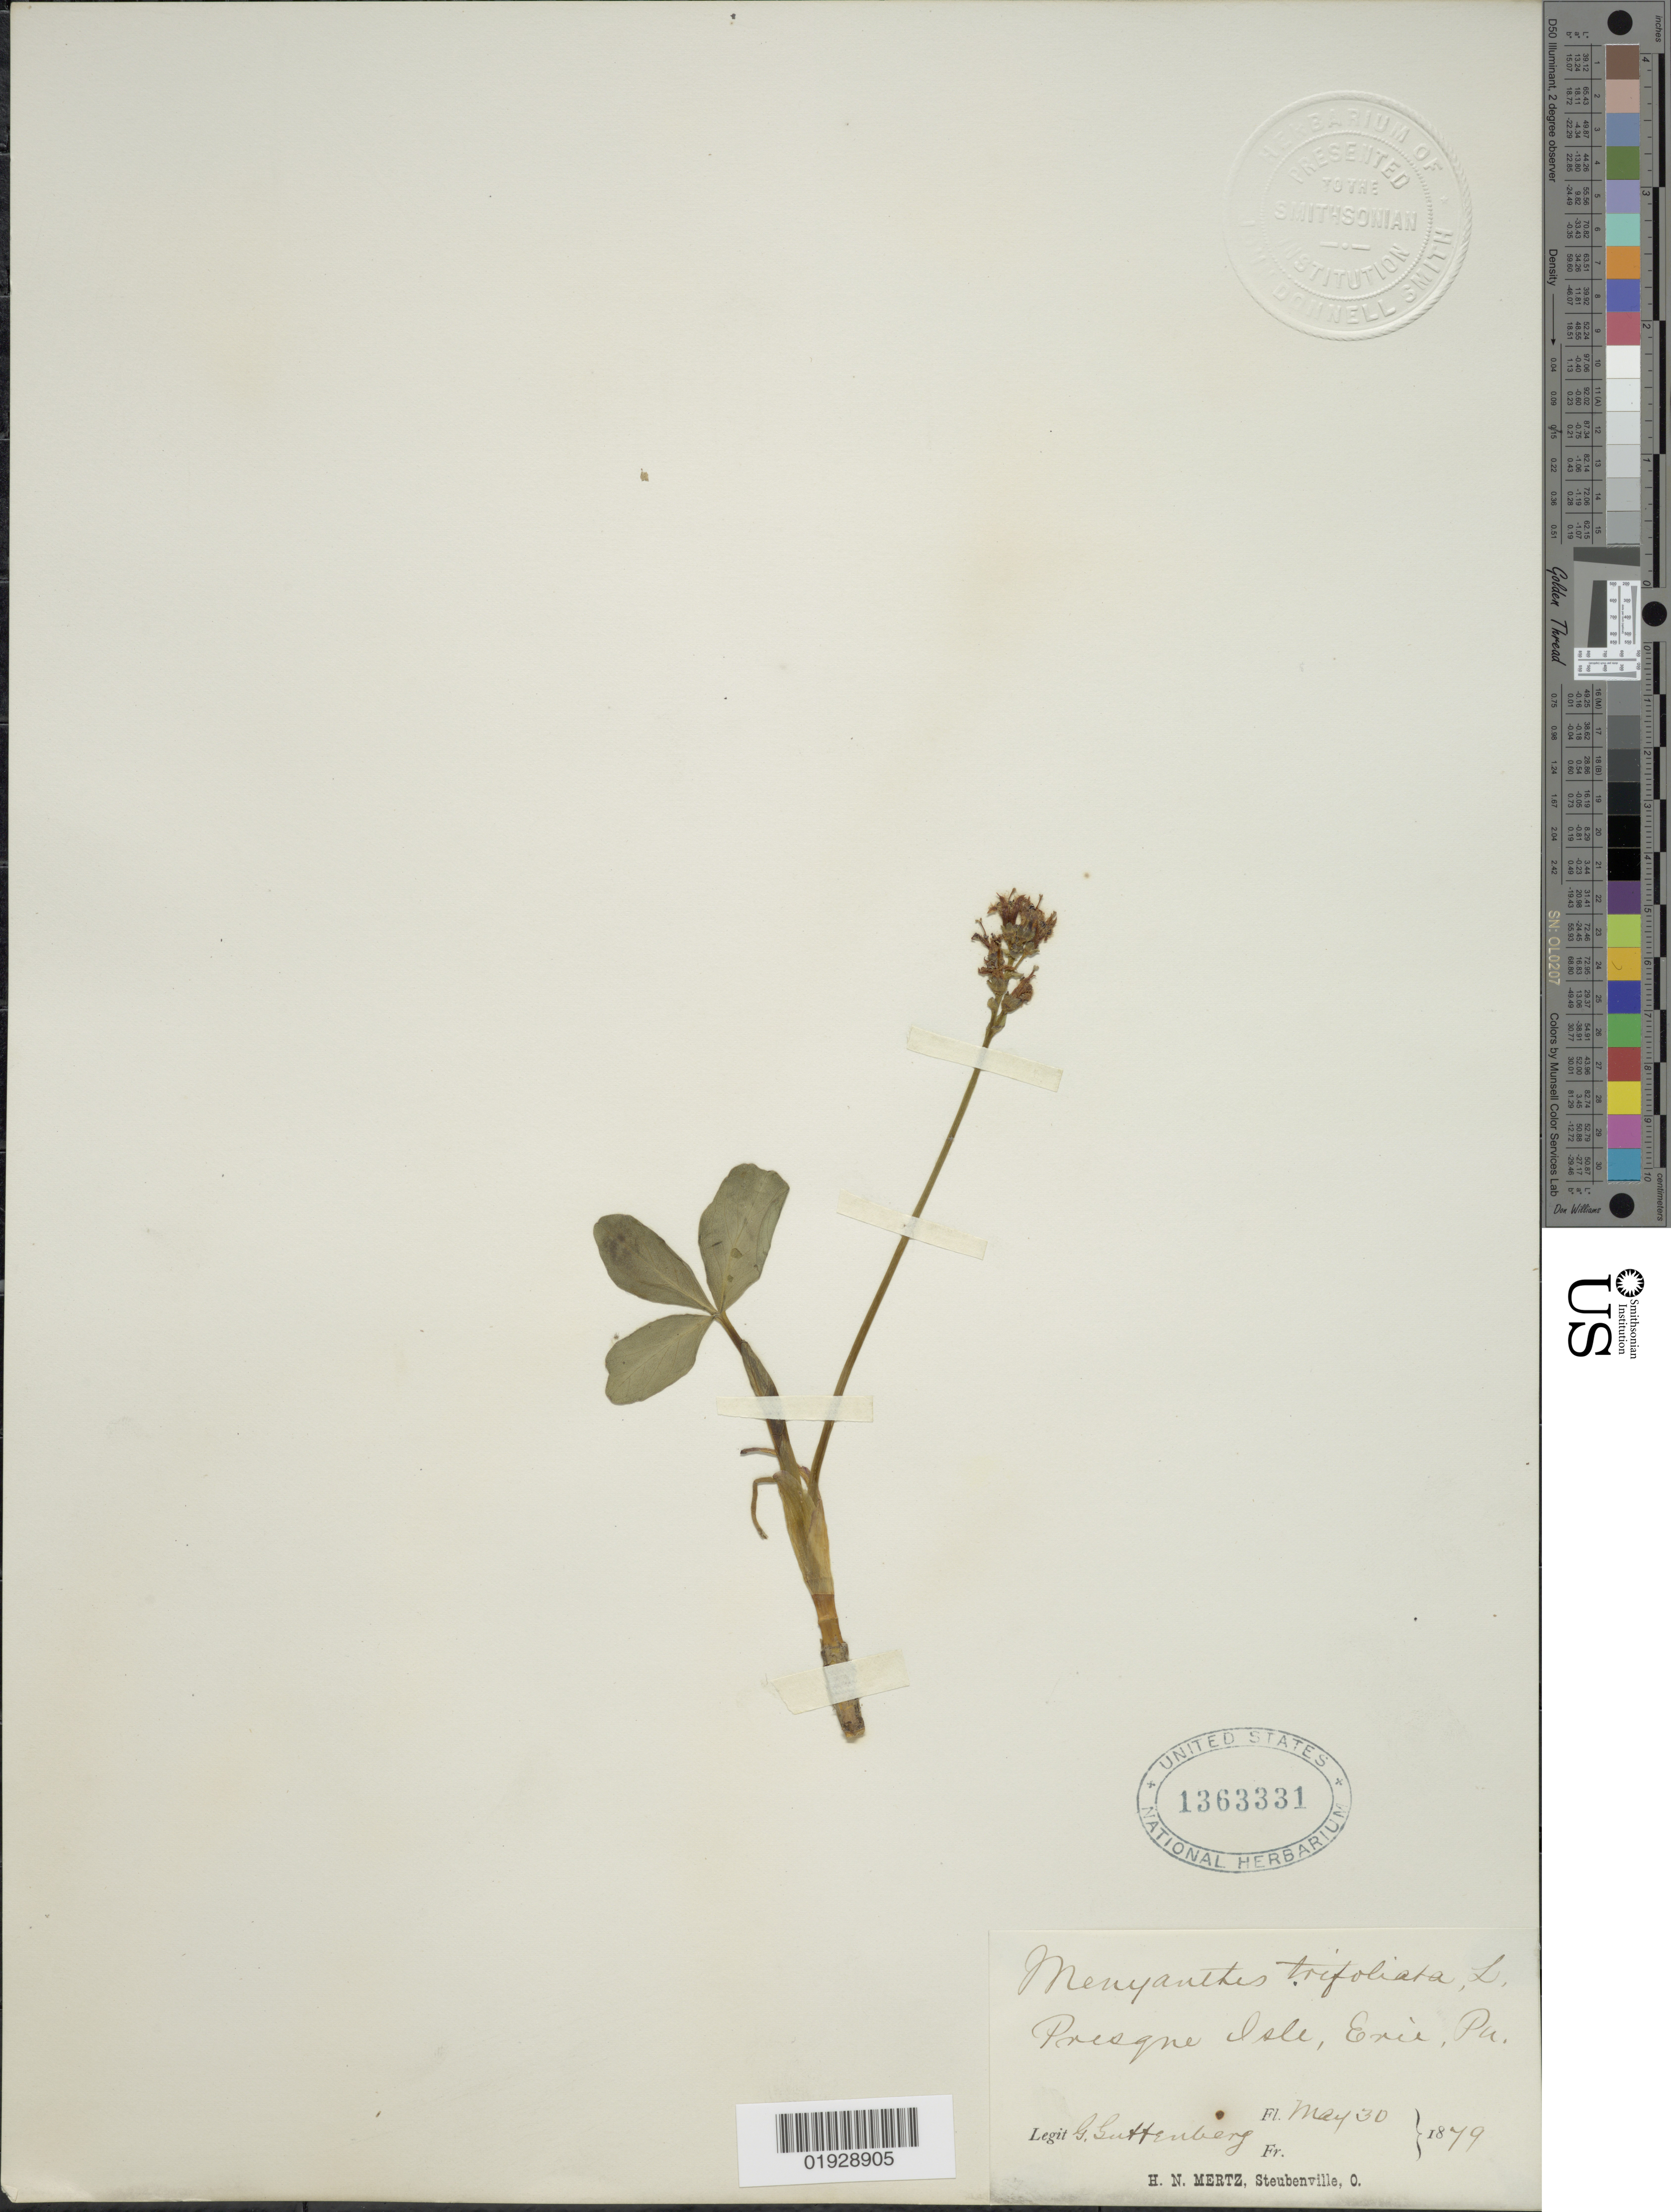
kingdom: Plantae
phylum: Tracheophyta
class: Magnoliopsida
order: Asterales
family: Menyanthaceae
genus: Menyanthes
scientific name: Menyanthes trifoliata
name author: L.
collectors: G. Guttenberg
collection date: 1879-05-30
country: United States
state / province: Pennsylvania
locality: Presque Isle, Erie, Pa.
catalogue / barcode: US 1363331